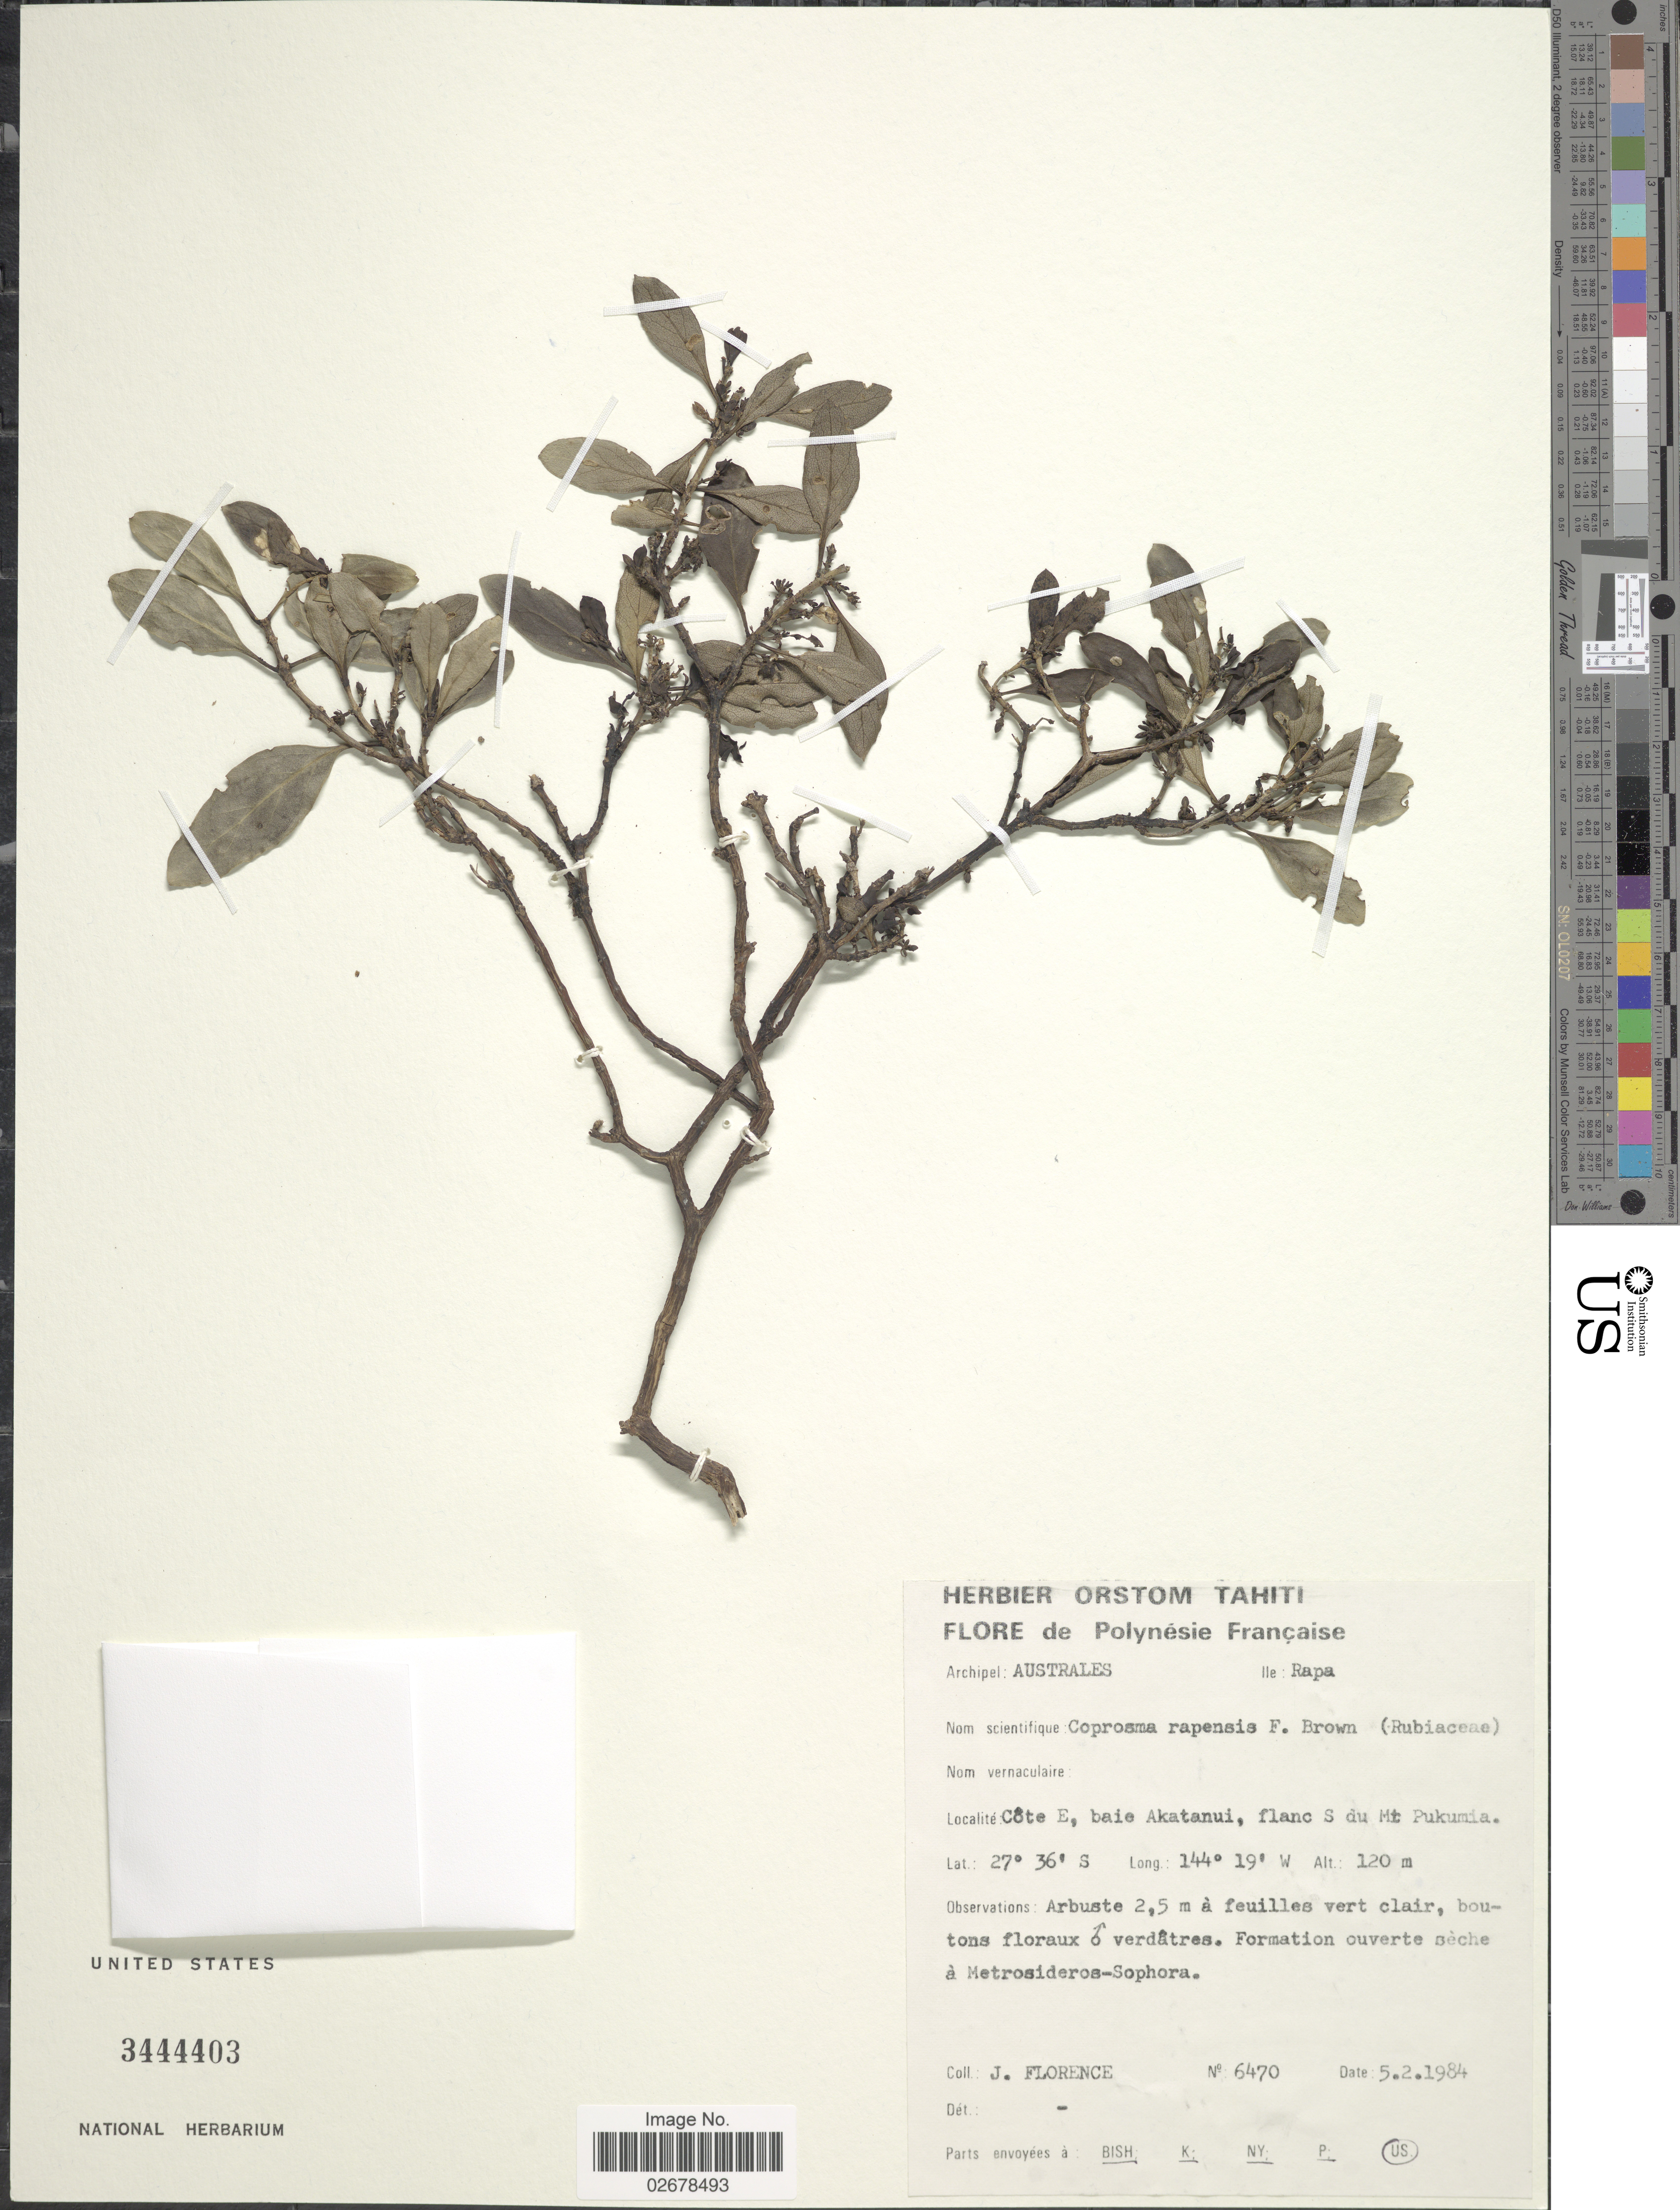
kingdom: Plantae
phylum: Tracheophyta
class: Magnoliopsida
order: Gentianales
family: Rubiaceae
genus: Coprosma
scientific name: Coprosma rapensis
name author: F. Br.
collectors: J. Florence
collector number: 6470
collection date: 1984-02-05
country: French Polynesia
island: Rapa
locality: Archipel: Australes, Ile: Rapa, Cote E, baie Akatanui, flanc S du Mt Pukumia.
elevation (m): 120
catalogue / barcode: US 3444403